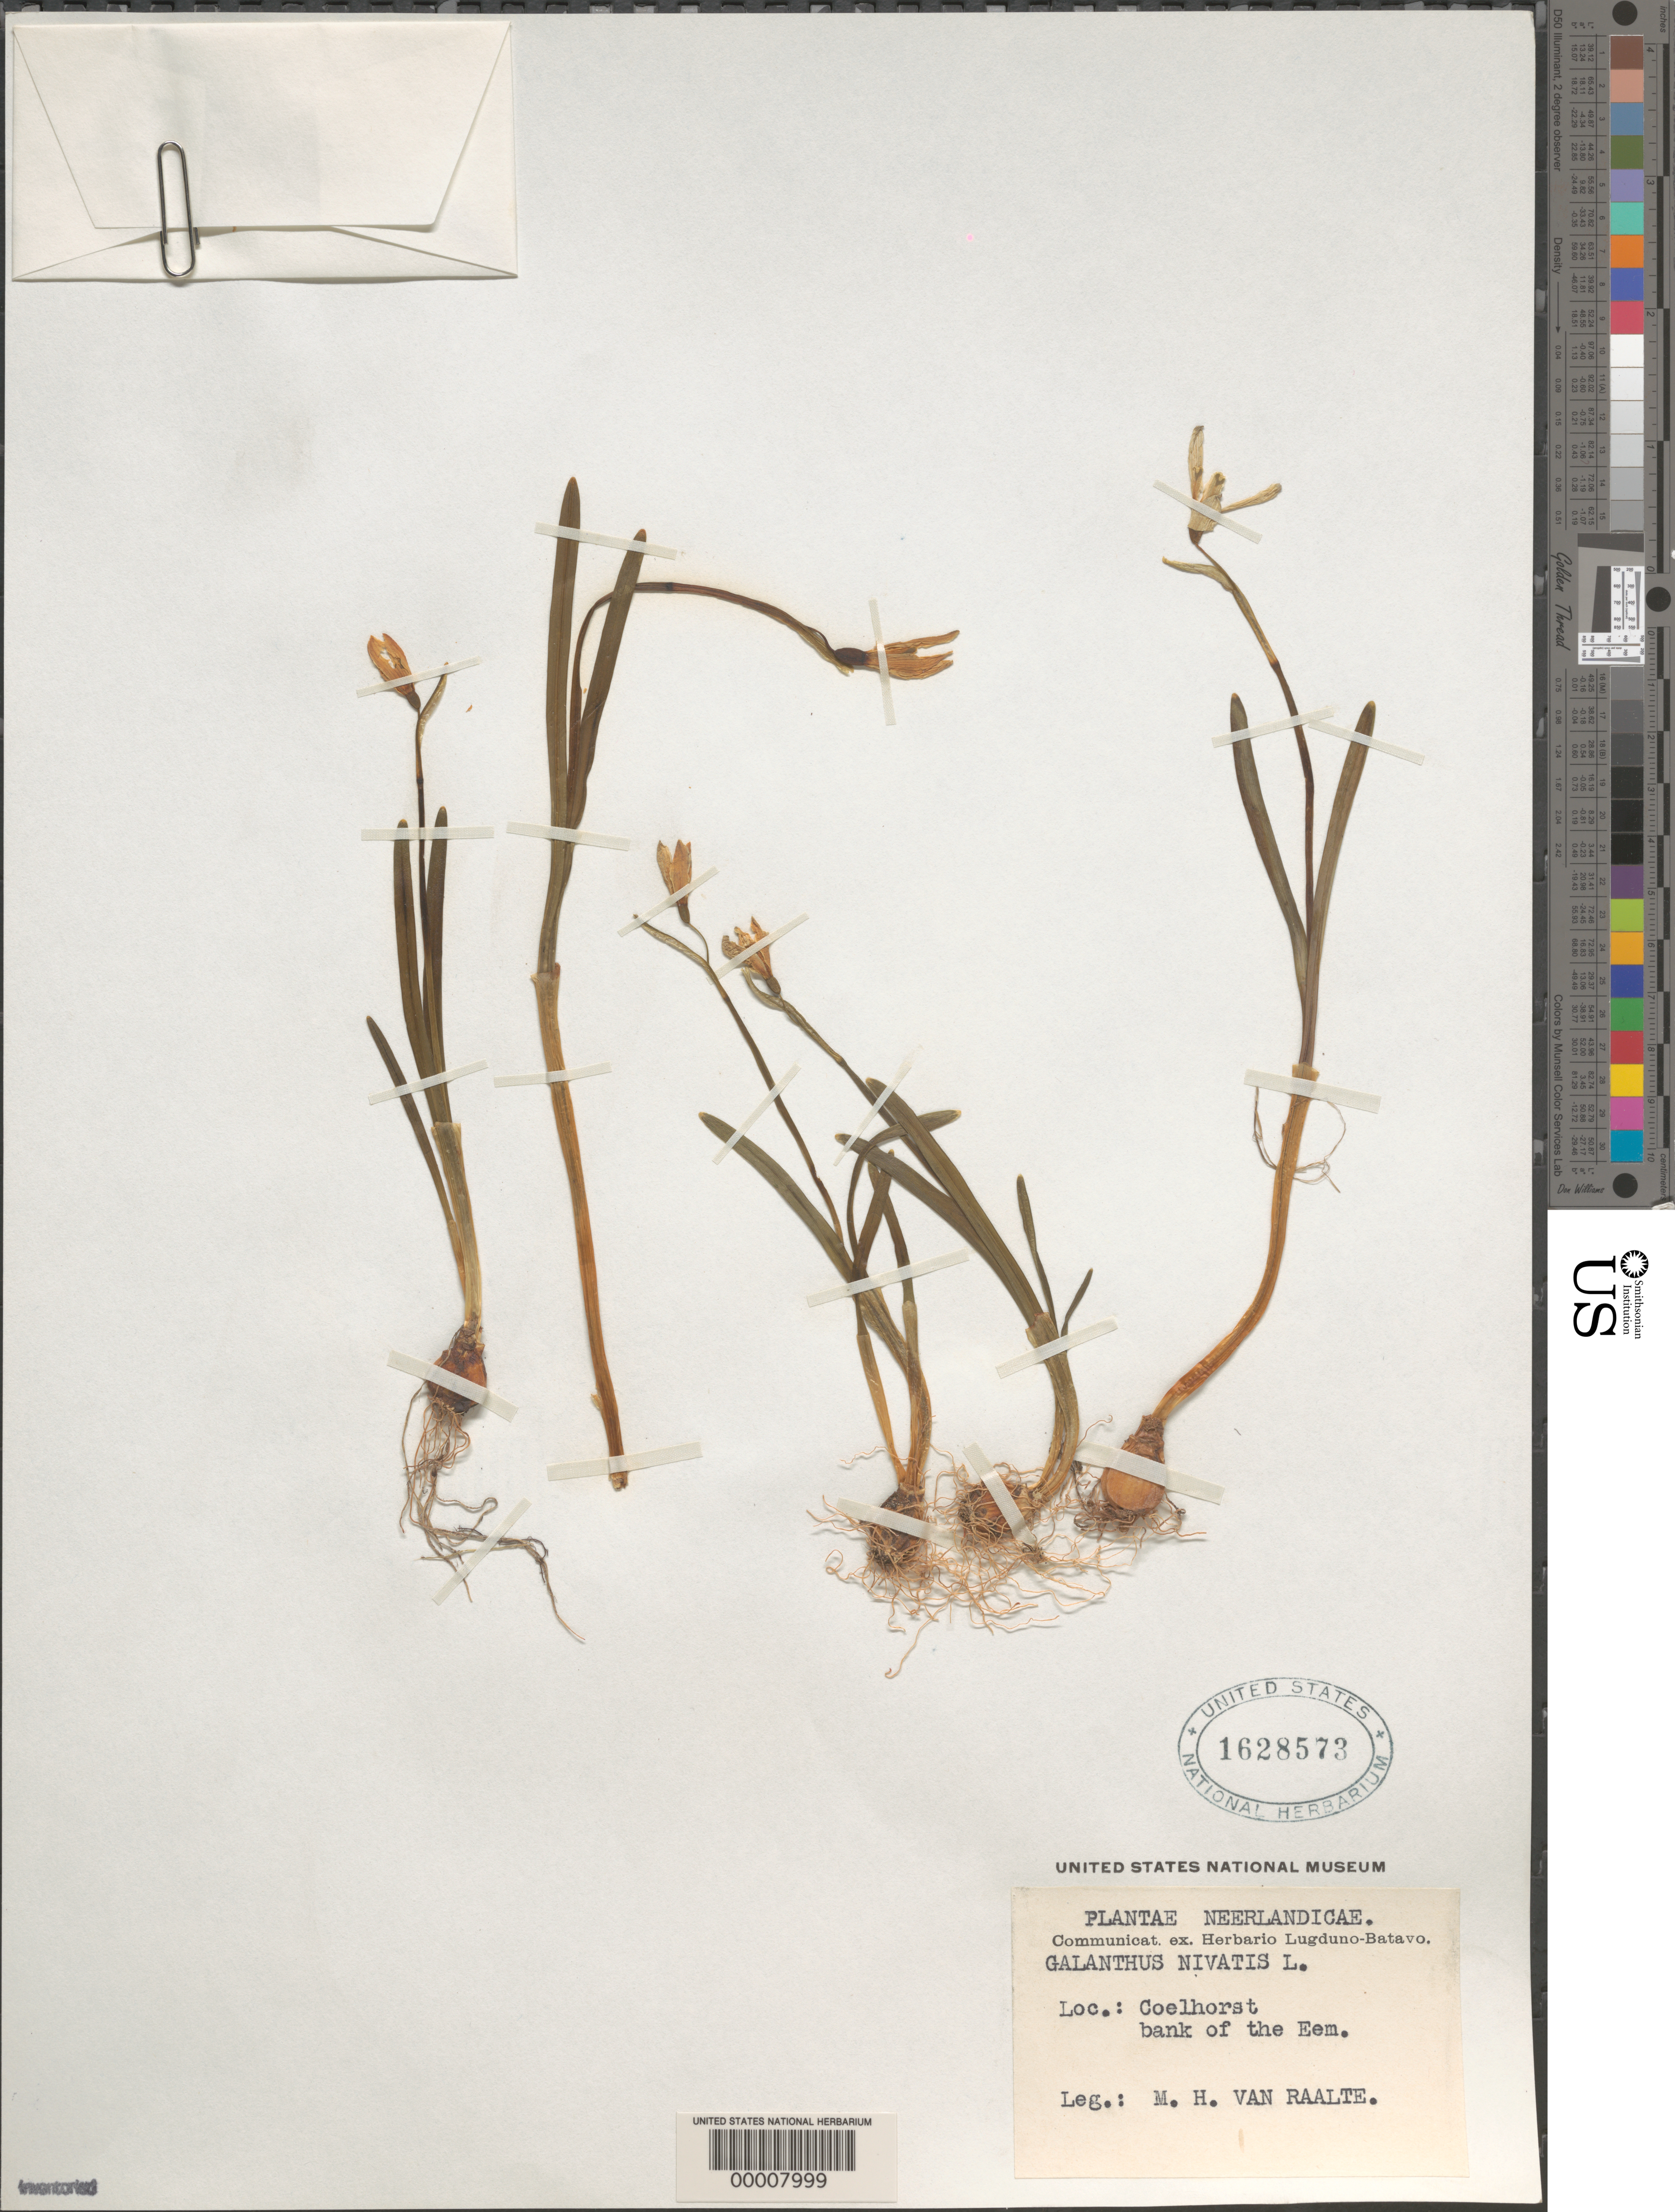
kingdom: Plantae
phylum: Tracheophyta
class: Liliopsida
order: Asparagales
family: Amaryllidaceae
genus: Galanthus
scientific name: Galanthus nivalis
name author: L.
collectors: M. Van Raalte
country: Netherlands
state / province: Utrecht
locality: Coelhorst, bank of the eem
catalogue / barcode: US 1628573